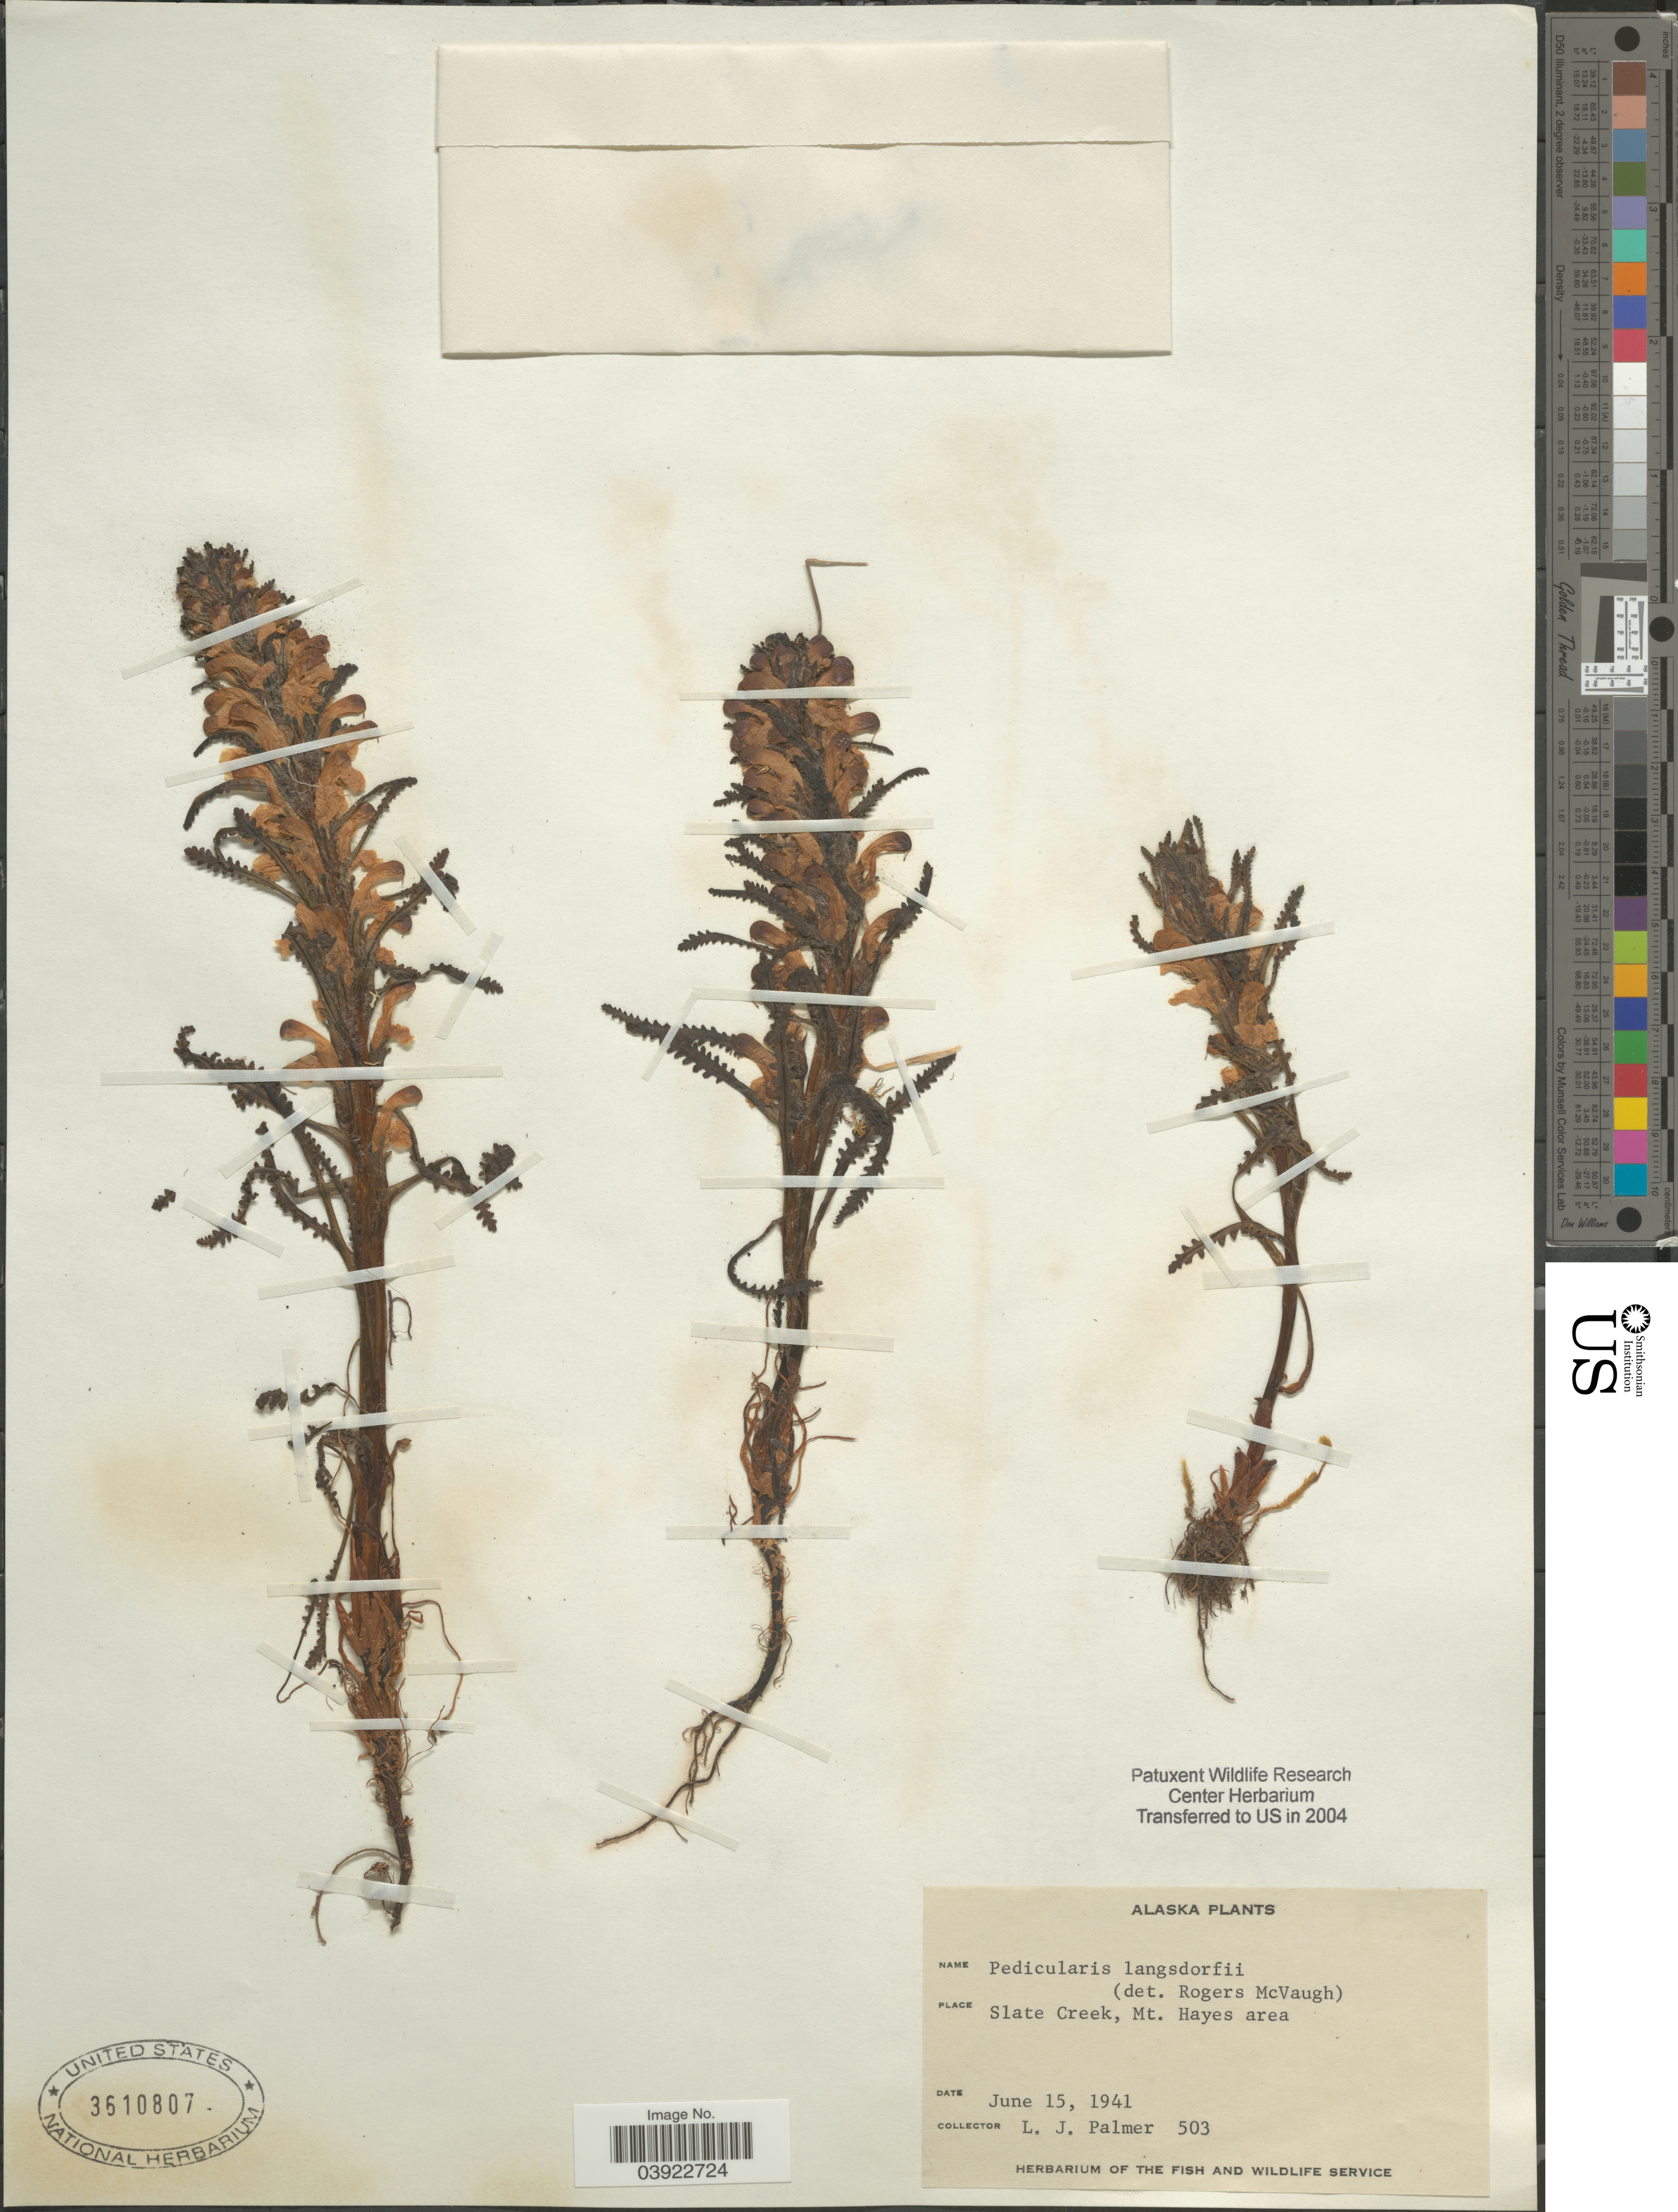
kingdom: Plantae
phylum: Tracheophyta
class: Magnoliopsida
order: Lamiales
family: Orobanchaceae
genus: Pedicularis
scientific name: Pedicularis langsdorffii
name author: Fisch. ex Steven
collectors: L. J. Palmer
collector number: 503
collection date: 1941-06-15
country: United States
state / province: Alaska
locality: Slate Creek, Mt. Hayes area.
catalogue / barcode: US 3610807